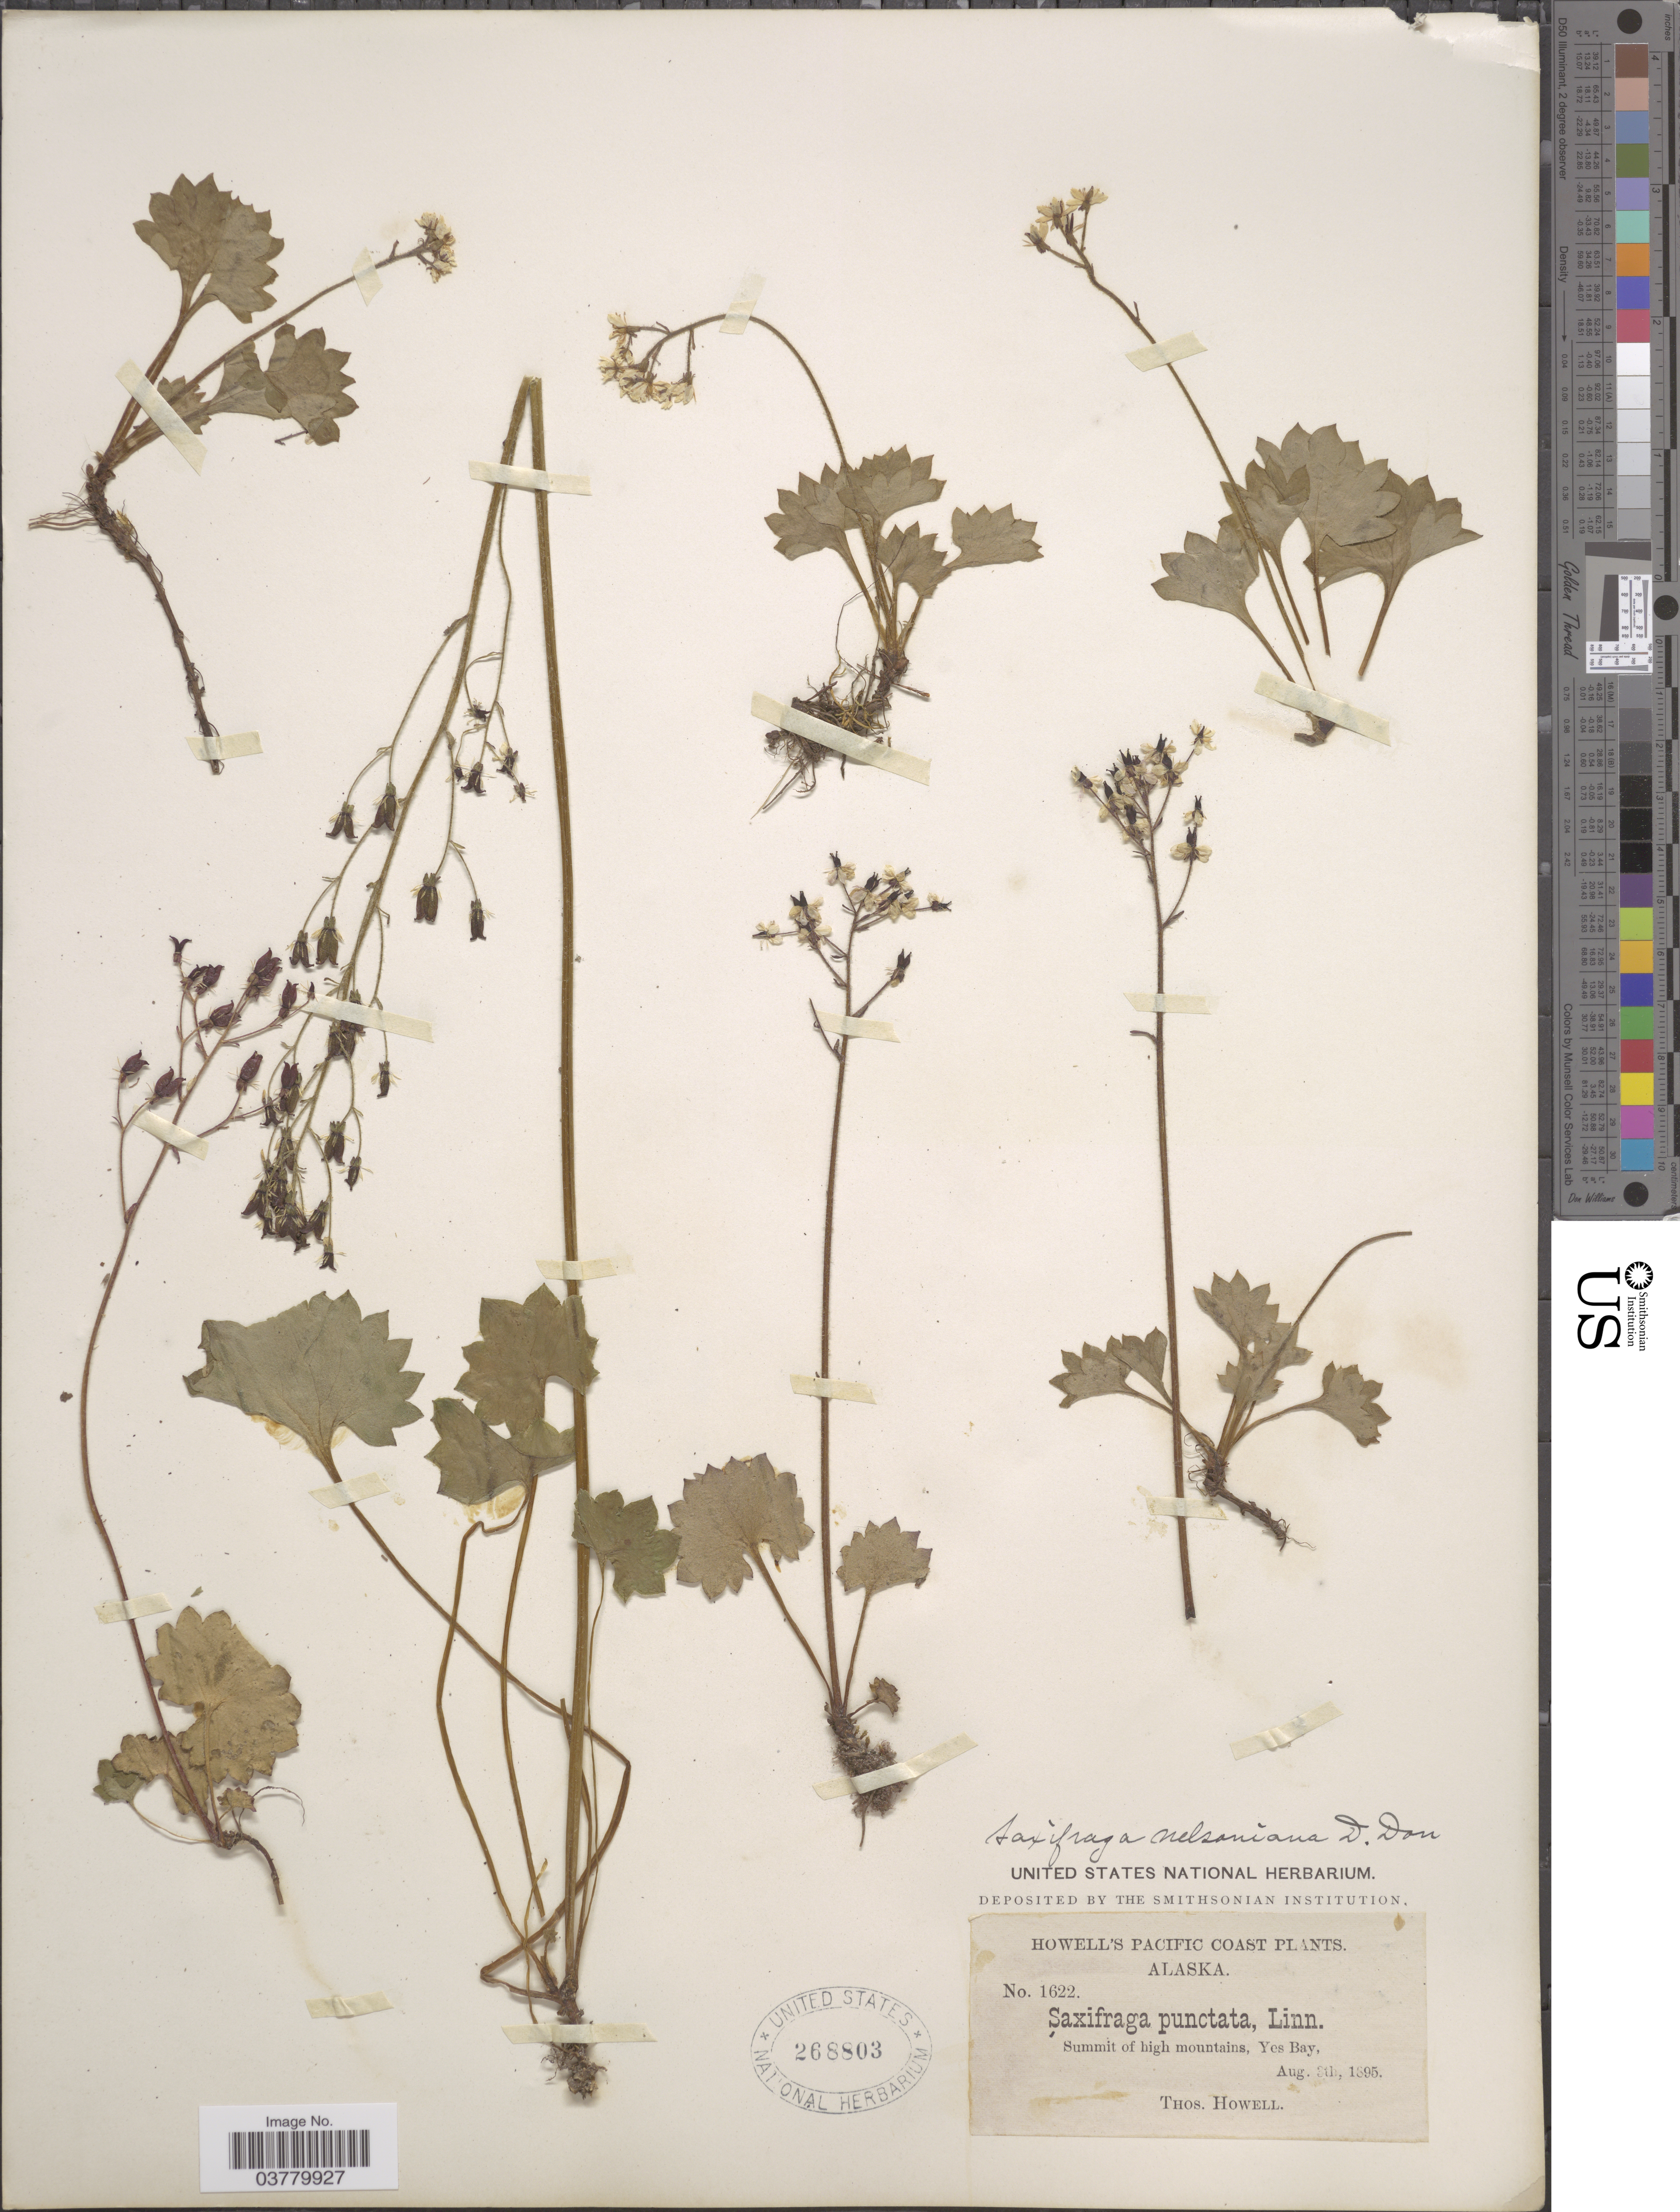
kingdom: Plantae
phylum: Tracheophyta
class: Magnoliopsida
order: Saxifragales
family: Saxifragaceae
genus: Micranthes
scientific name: Micranthes nelsoniana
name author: (D. Don) Small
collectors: T. Howell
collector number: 1622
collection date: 1895-08-03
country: United States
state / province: Alaska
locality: Pacific Coast. Summit of high mountains, Yes Bay.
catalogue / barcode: US 268803